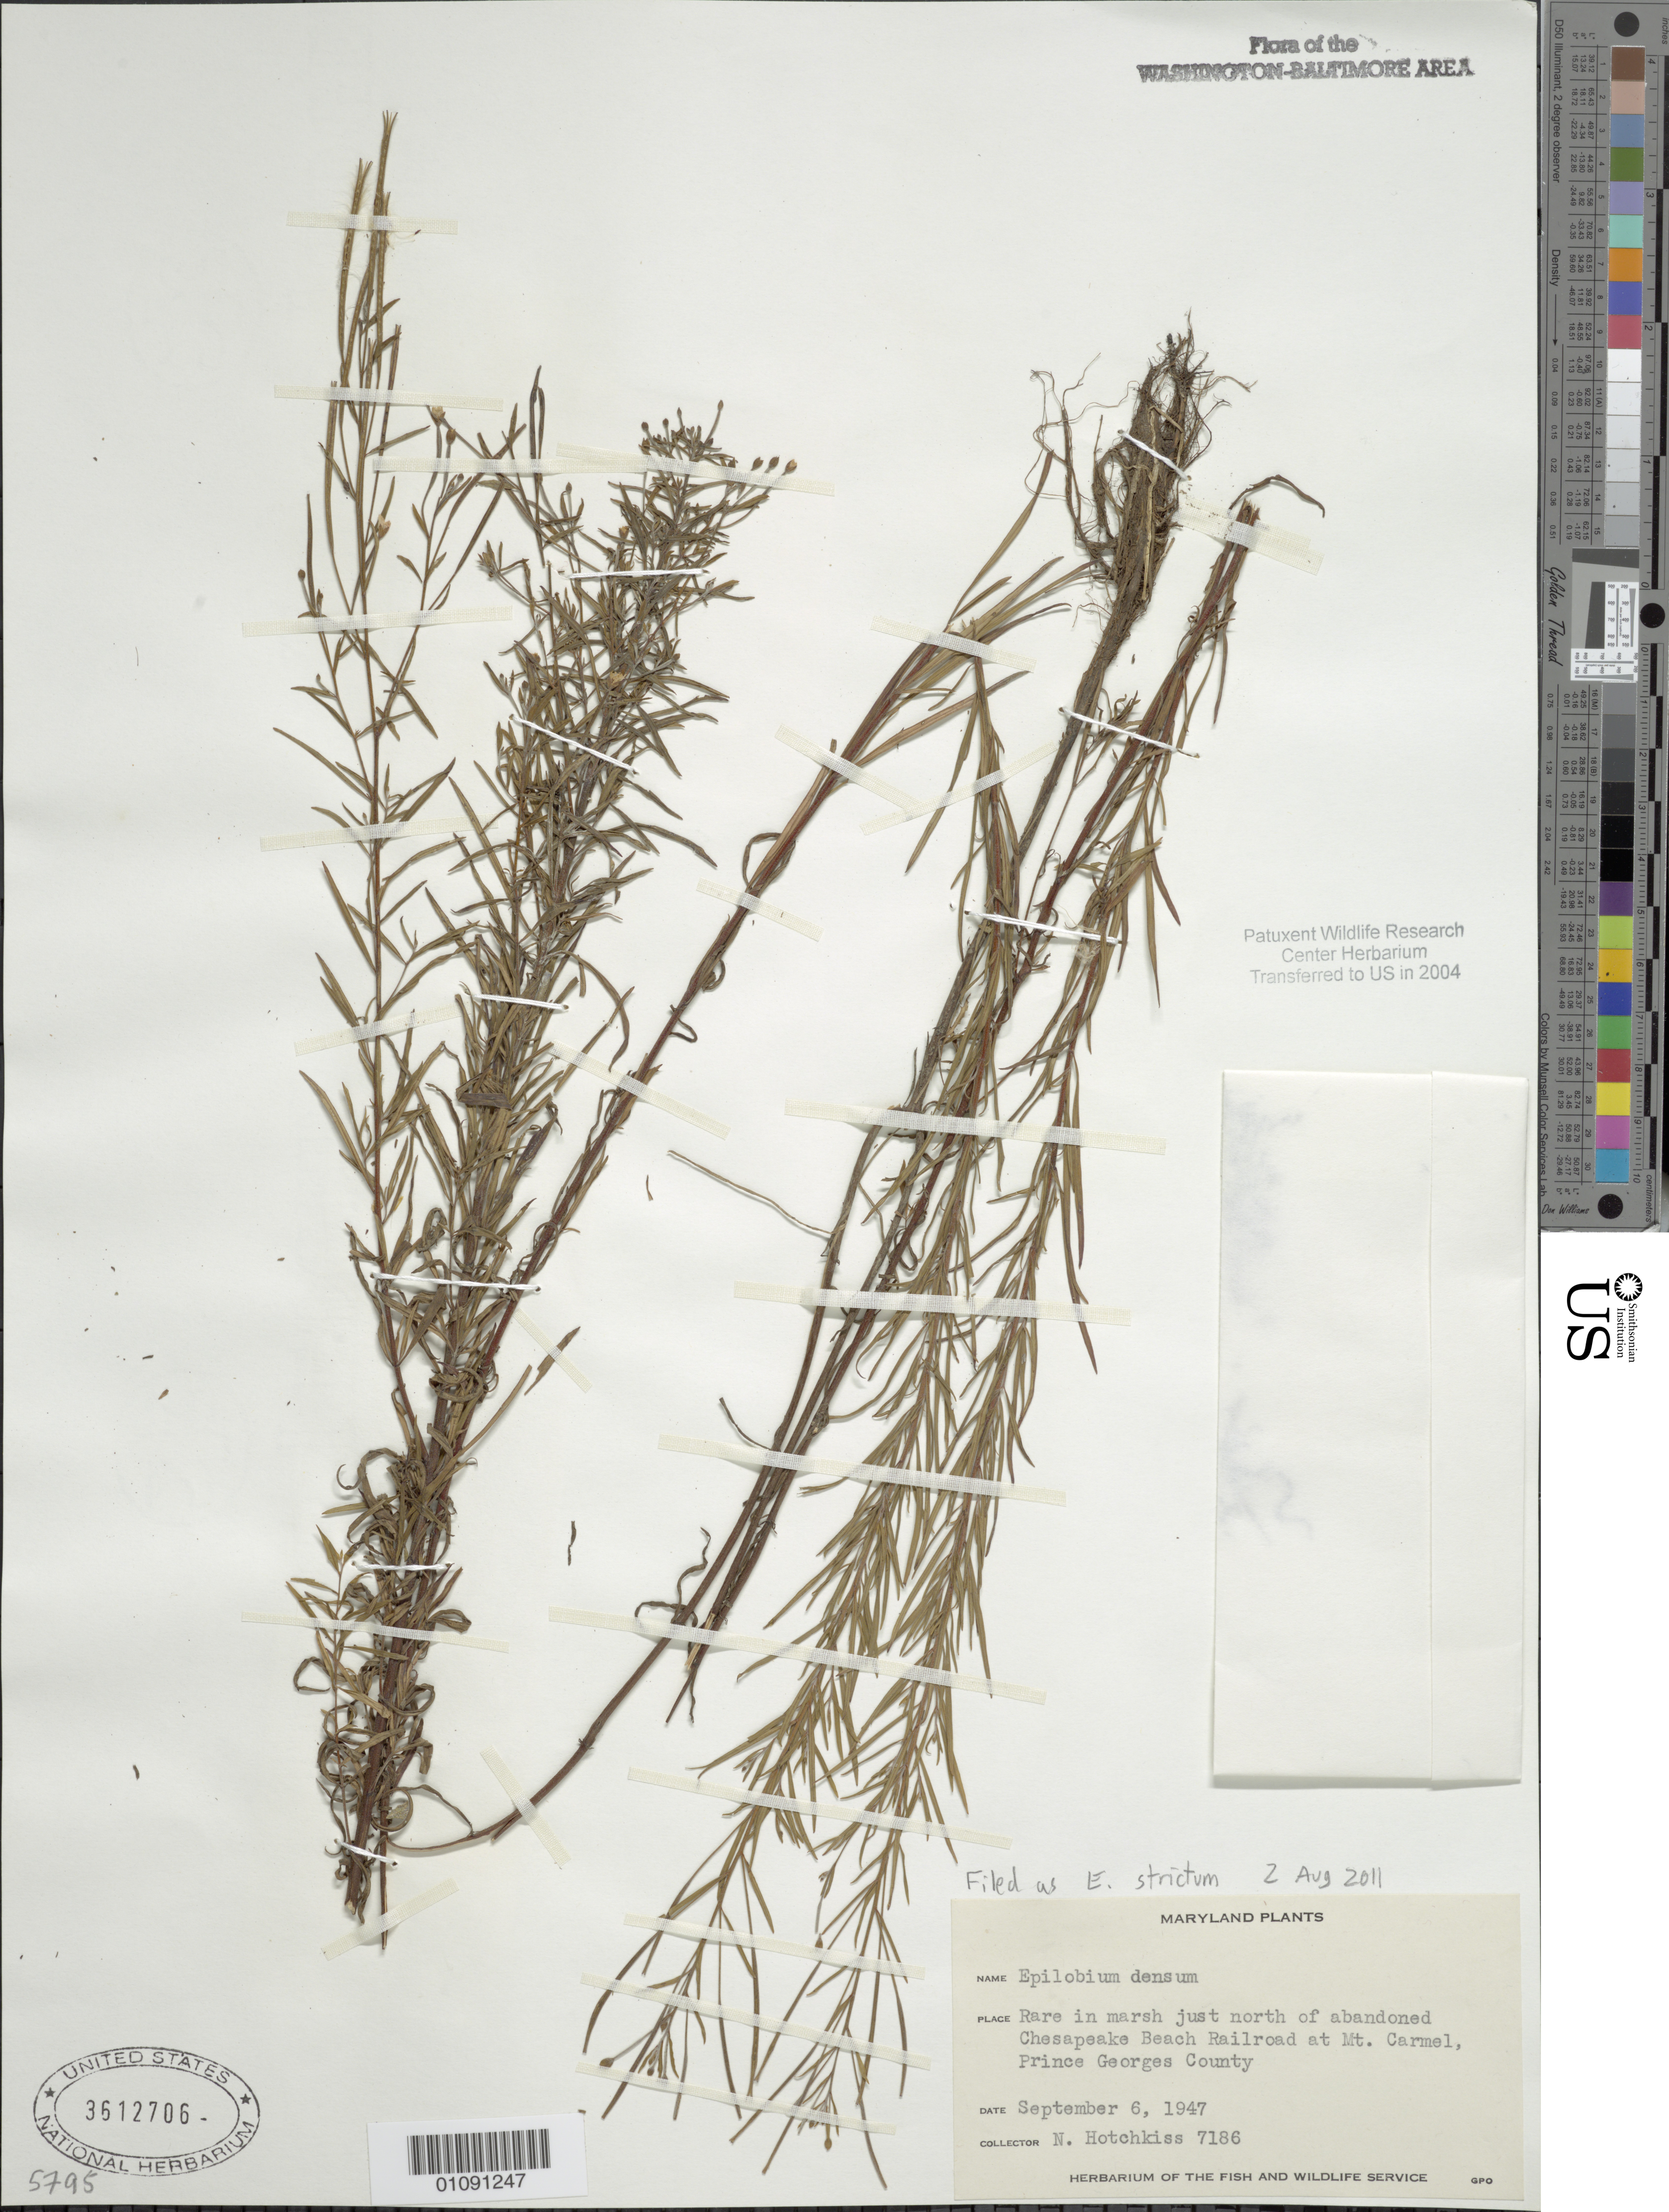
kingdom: Plantae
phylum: Tracheophyta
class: Magnoliopsida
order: Myrtales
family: Onagraceae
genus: Epilobium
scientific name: Epilobium strictum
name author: Muhl.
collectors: N. Hotchkiss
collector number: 7186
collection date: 1947-09-06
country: United States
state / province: Maryland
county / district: Prince George's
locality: Mt. Carmel. Just N. of abandoned Chesapeake Beach Railroad.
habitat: Rare in marsh.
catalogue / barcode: US 3612706